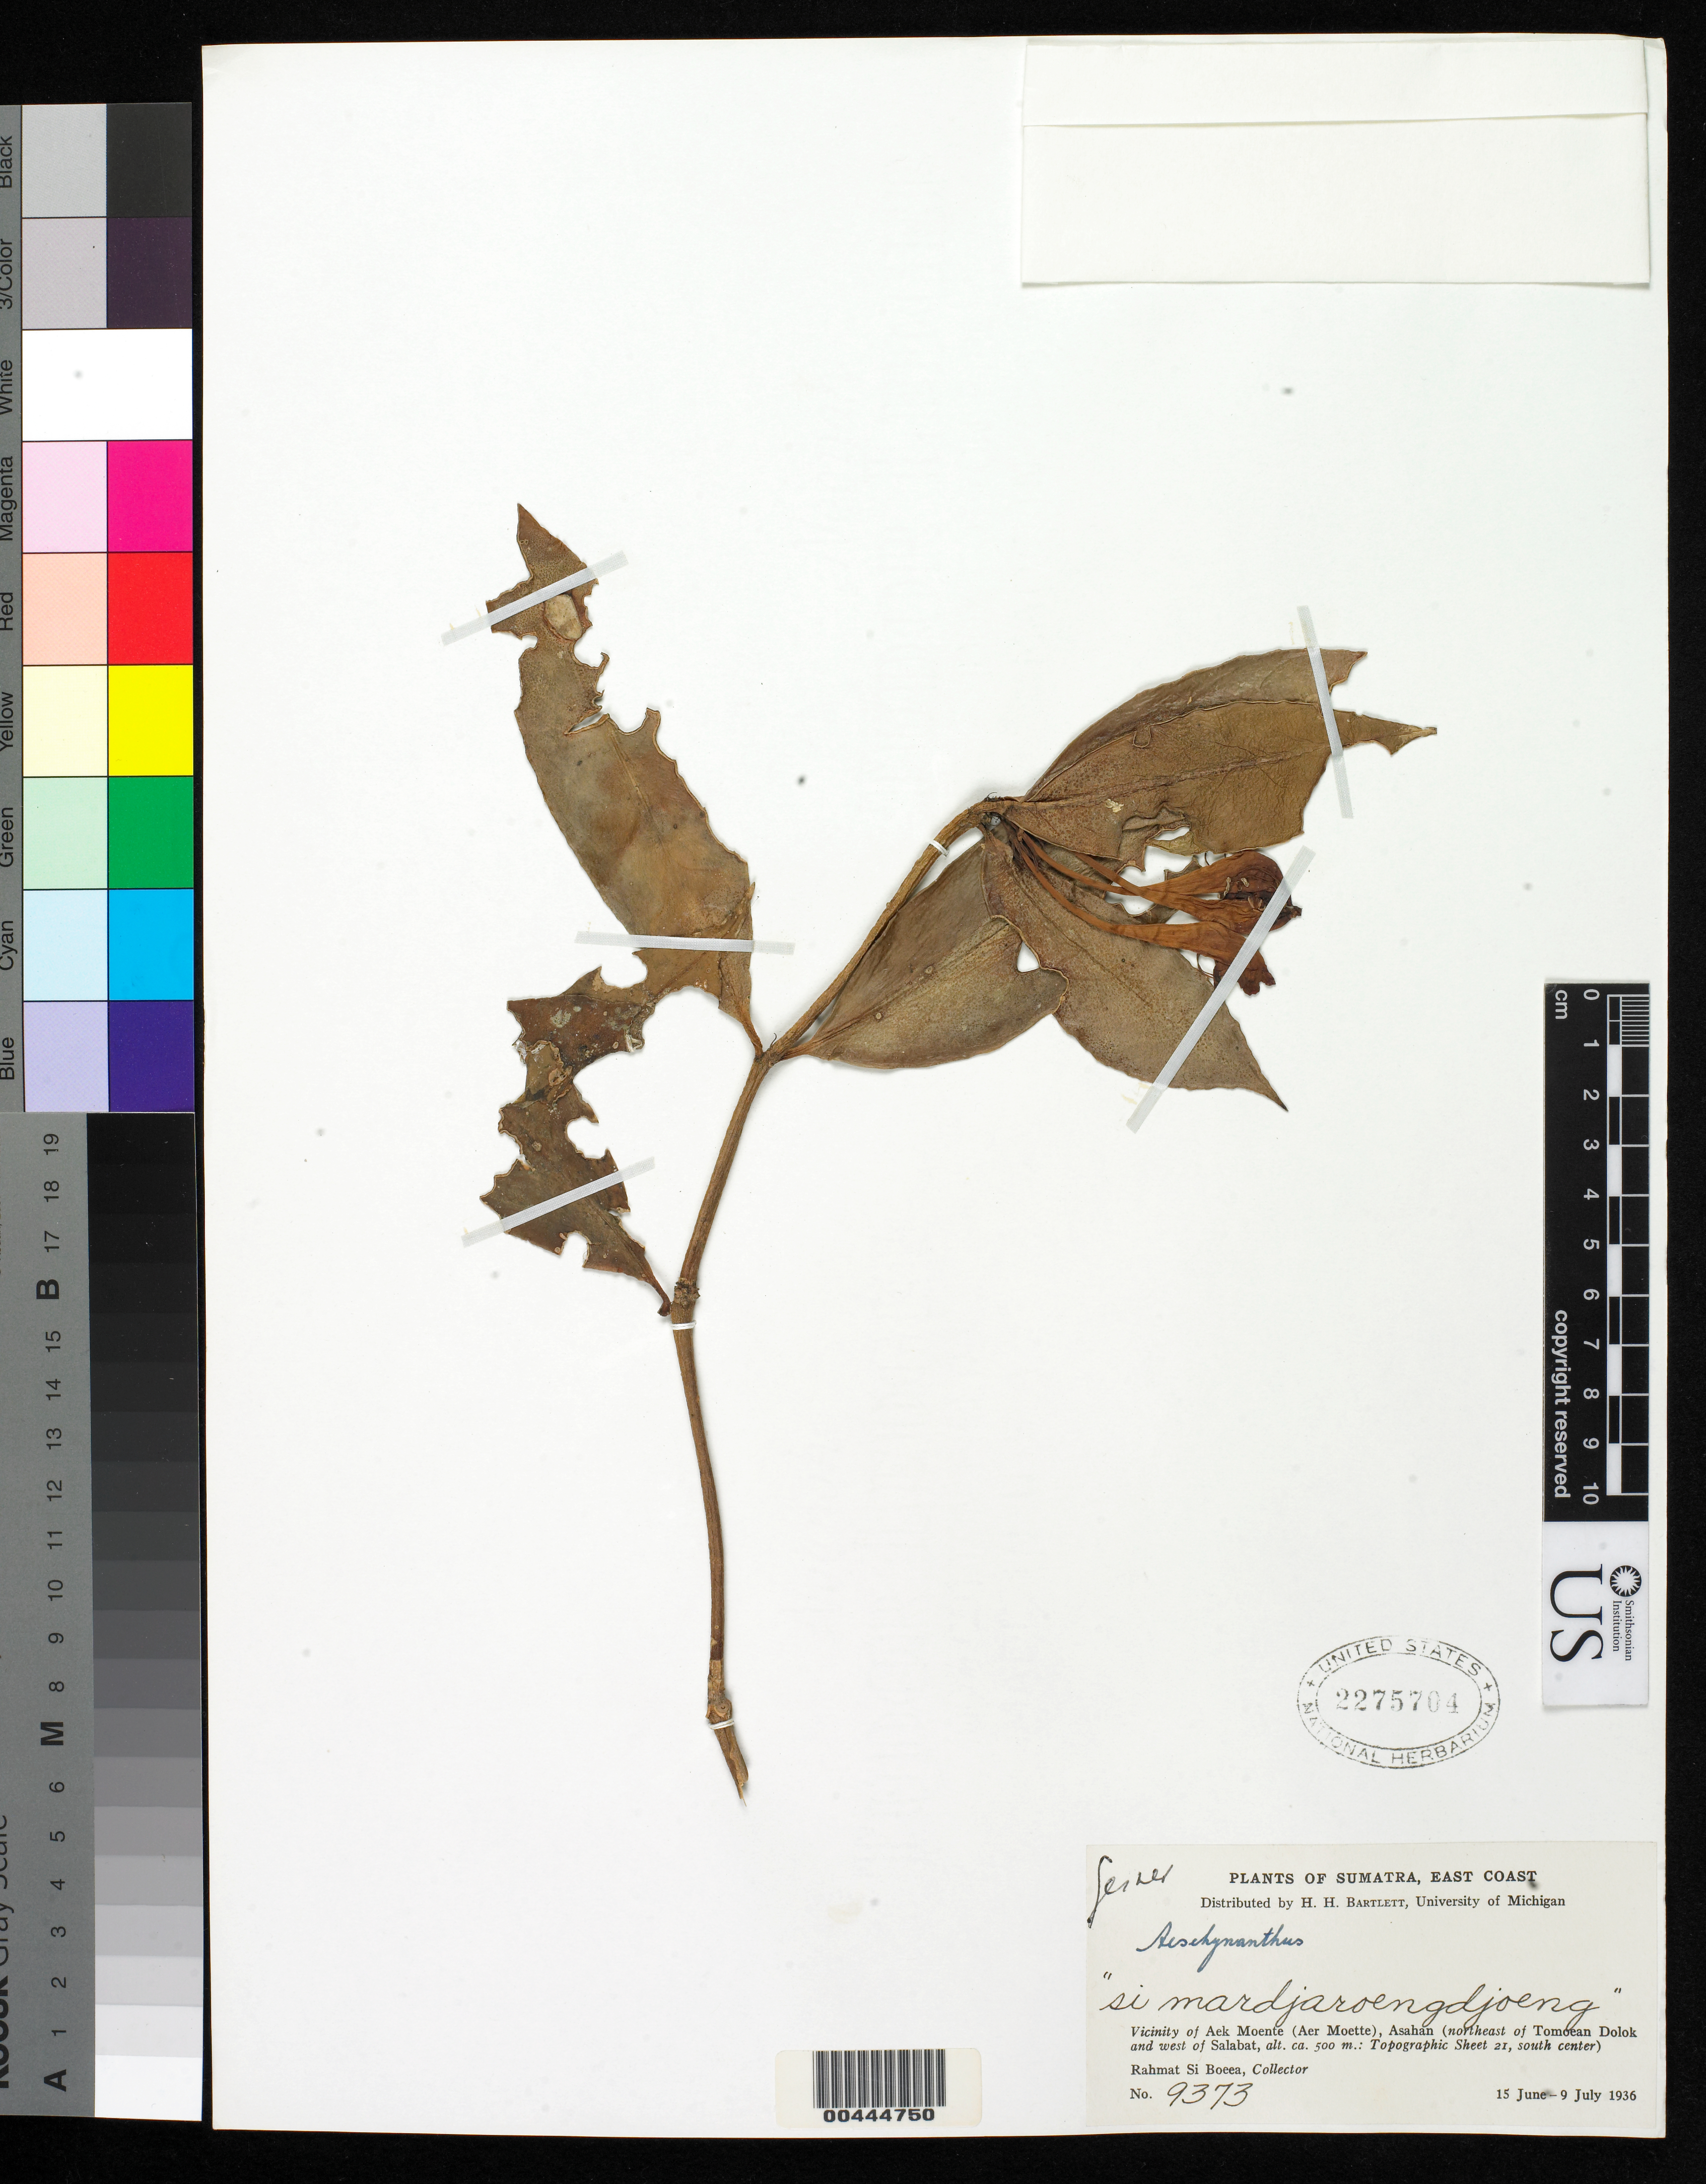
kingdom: Plantae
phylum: Tracheophyta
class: Magnoliopsida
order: Lamiales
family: Gesneriaceae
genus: Aeschynanthus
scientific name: Aeschynanthus sp.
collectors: Rahmat Si Boeea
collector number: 9373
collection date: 1936-06-15/1936-07-09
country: Indonesia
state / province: Sumatra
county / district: Sumatera Utara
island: Sumatra I.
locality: (East Coast) vicinity of Aek Monte (Aer Moette), Asahan (NE of Tomoean Dolok and W of Salabat)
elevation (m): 500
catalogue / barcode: US 2275704